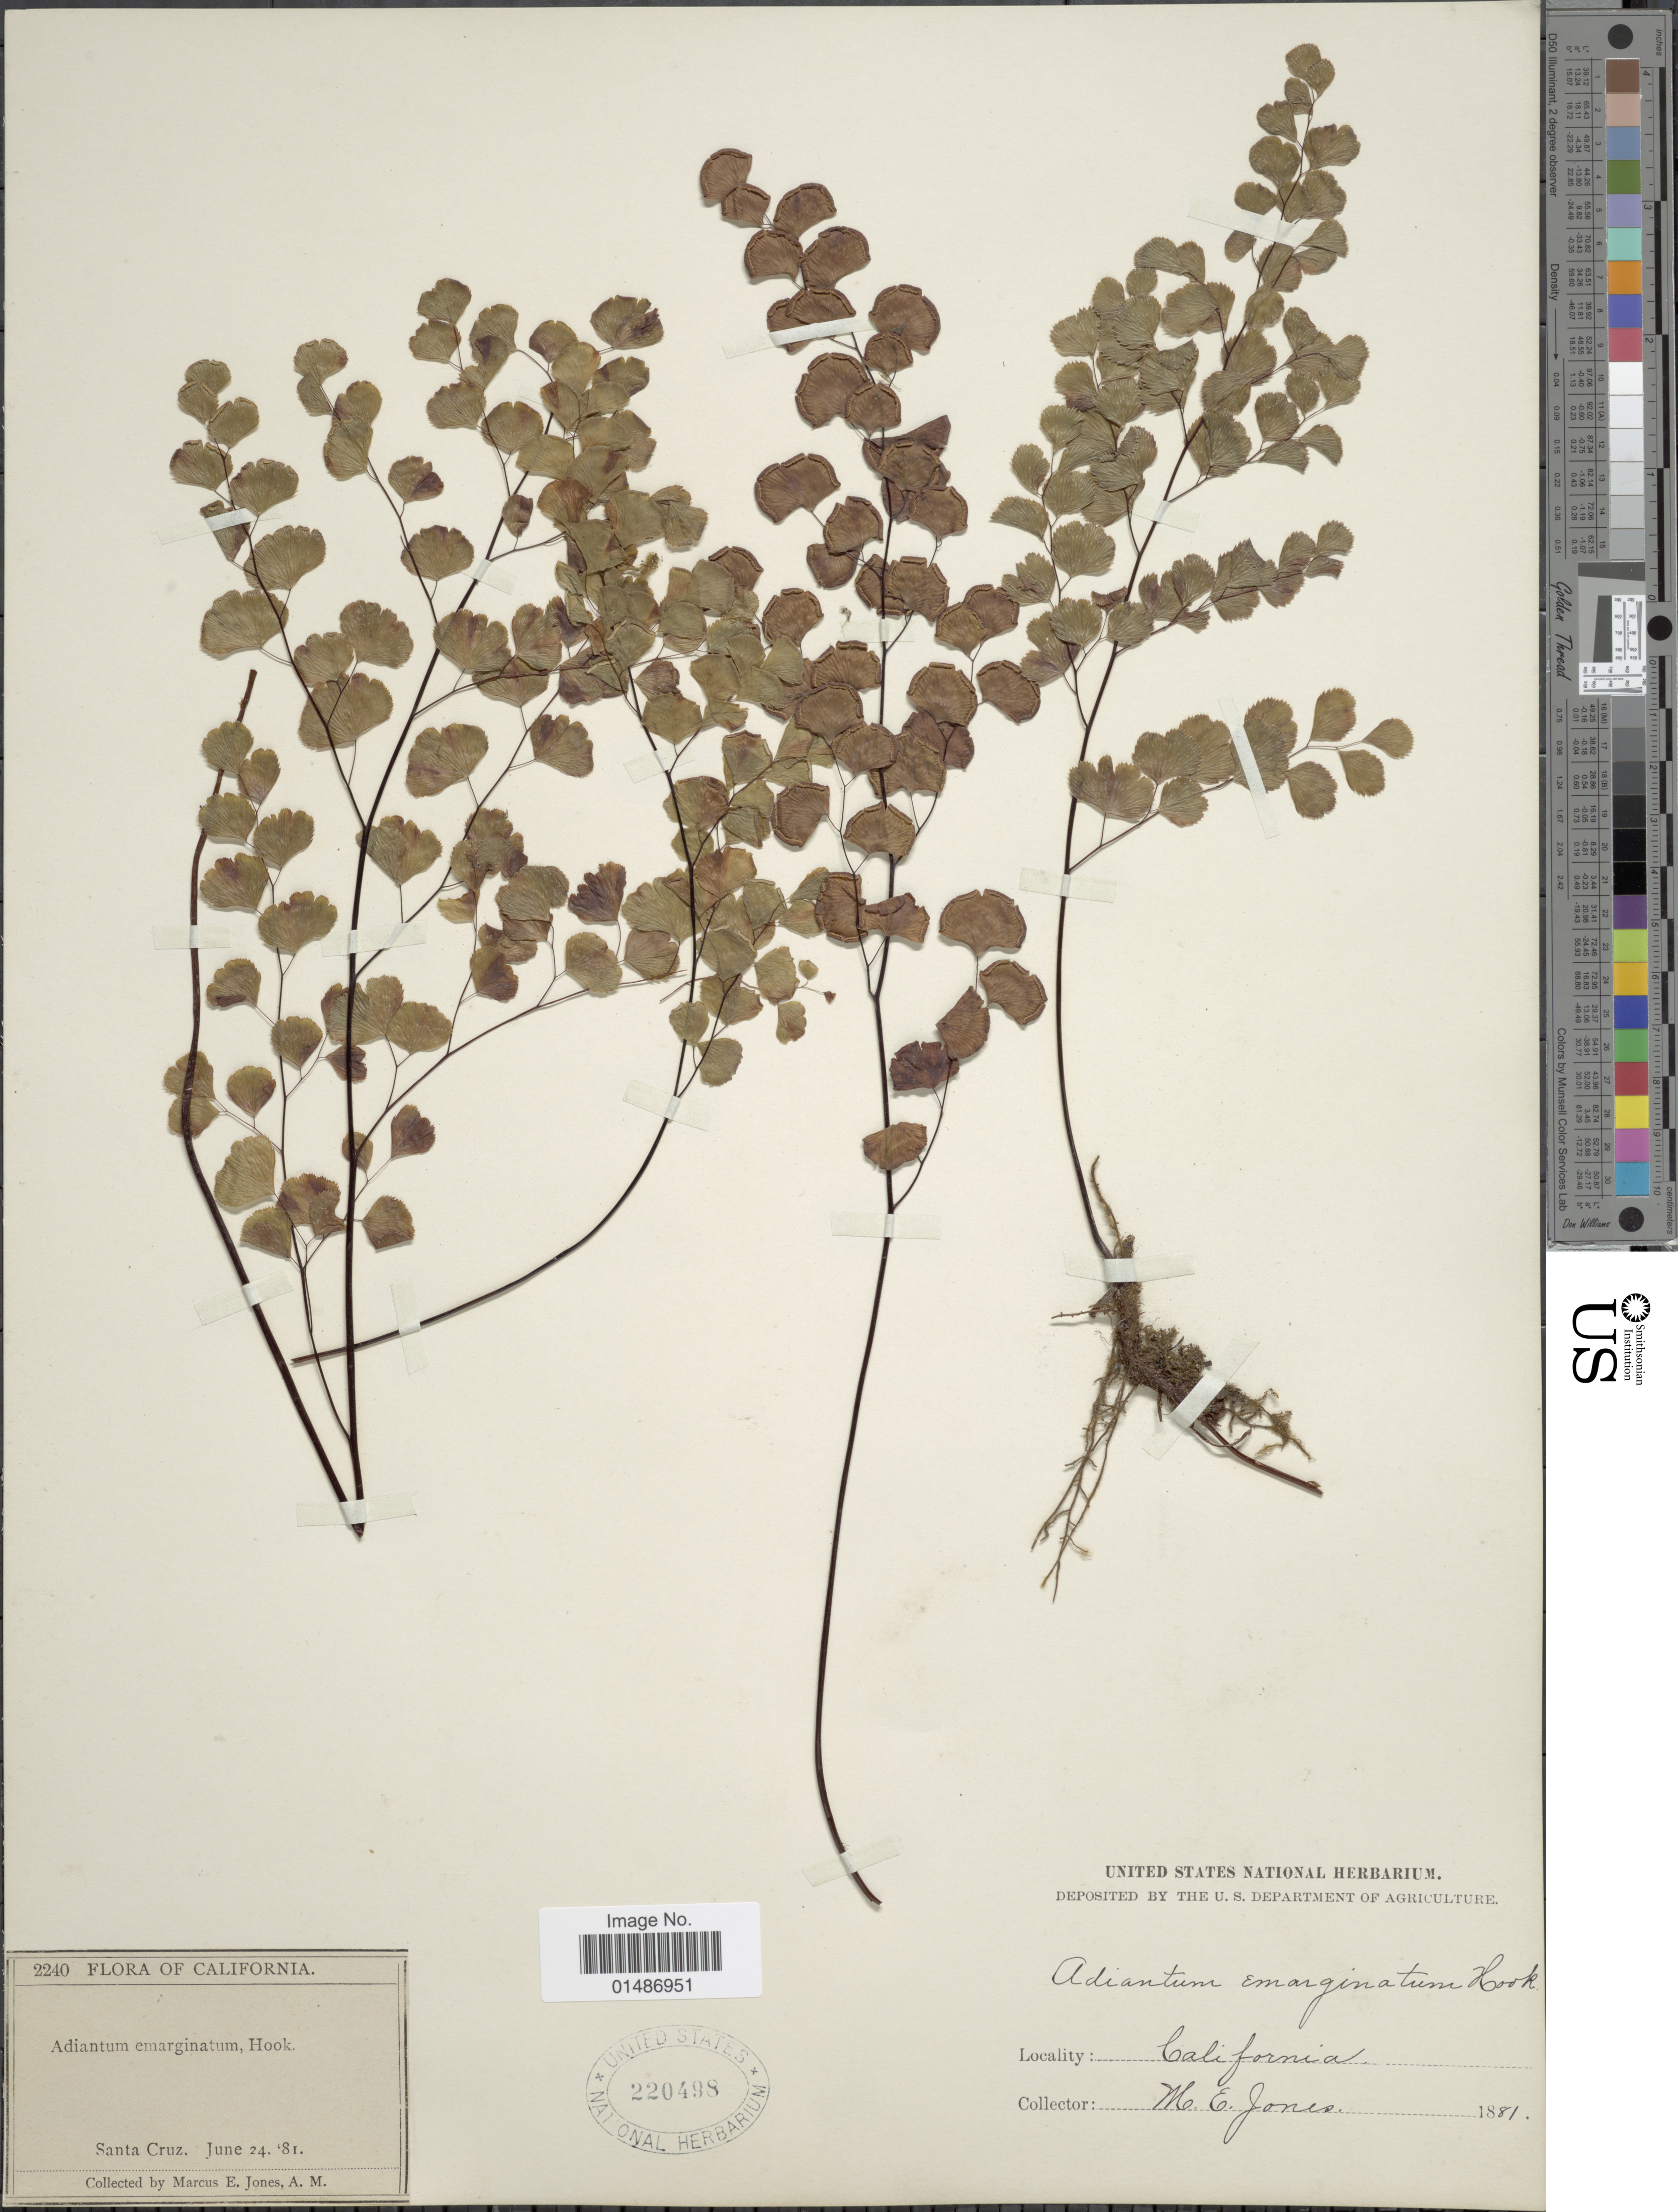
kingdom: Plantae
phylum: Tracheophyta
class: Polypodiopsida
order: Polypodiales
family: Pteridaceae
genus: Adiantum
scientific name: Adiantum jordanii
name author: C.H. Mull.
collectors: M. E. Jones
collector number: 2240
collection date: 1881-06-24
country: United States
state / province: California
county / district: Santa Cruz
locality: Santa Cruz.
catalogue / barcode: US 220498